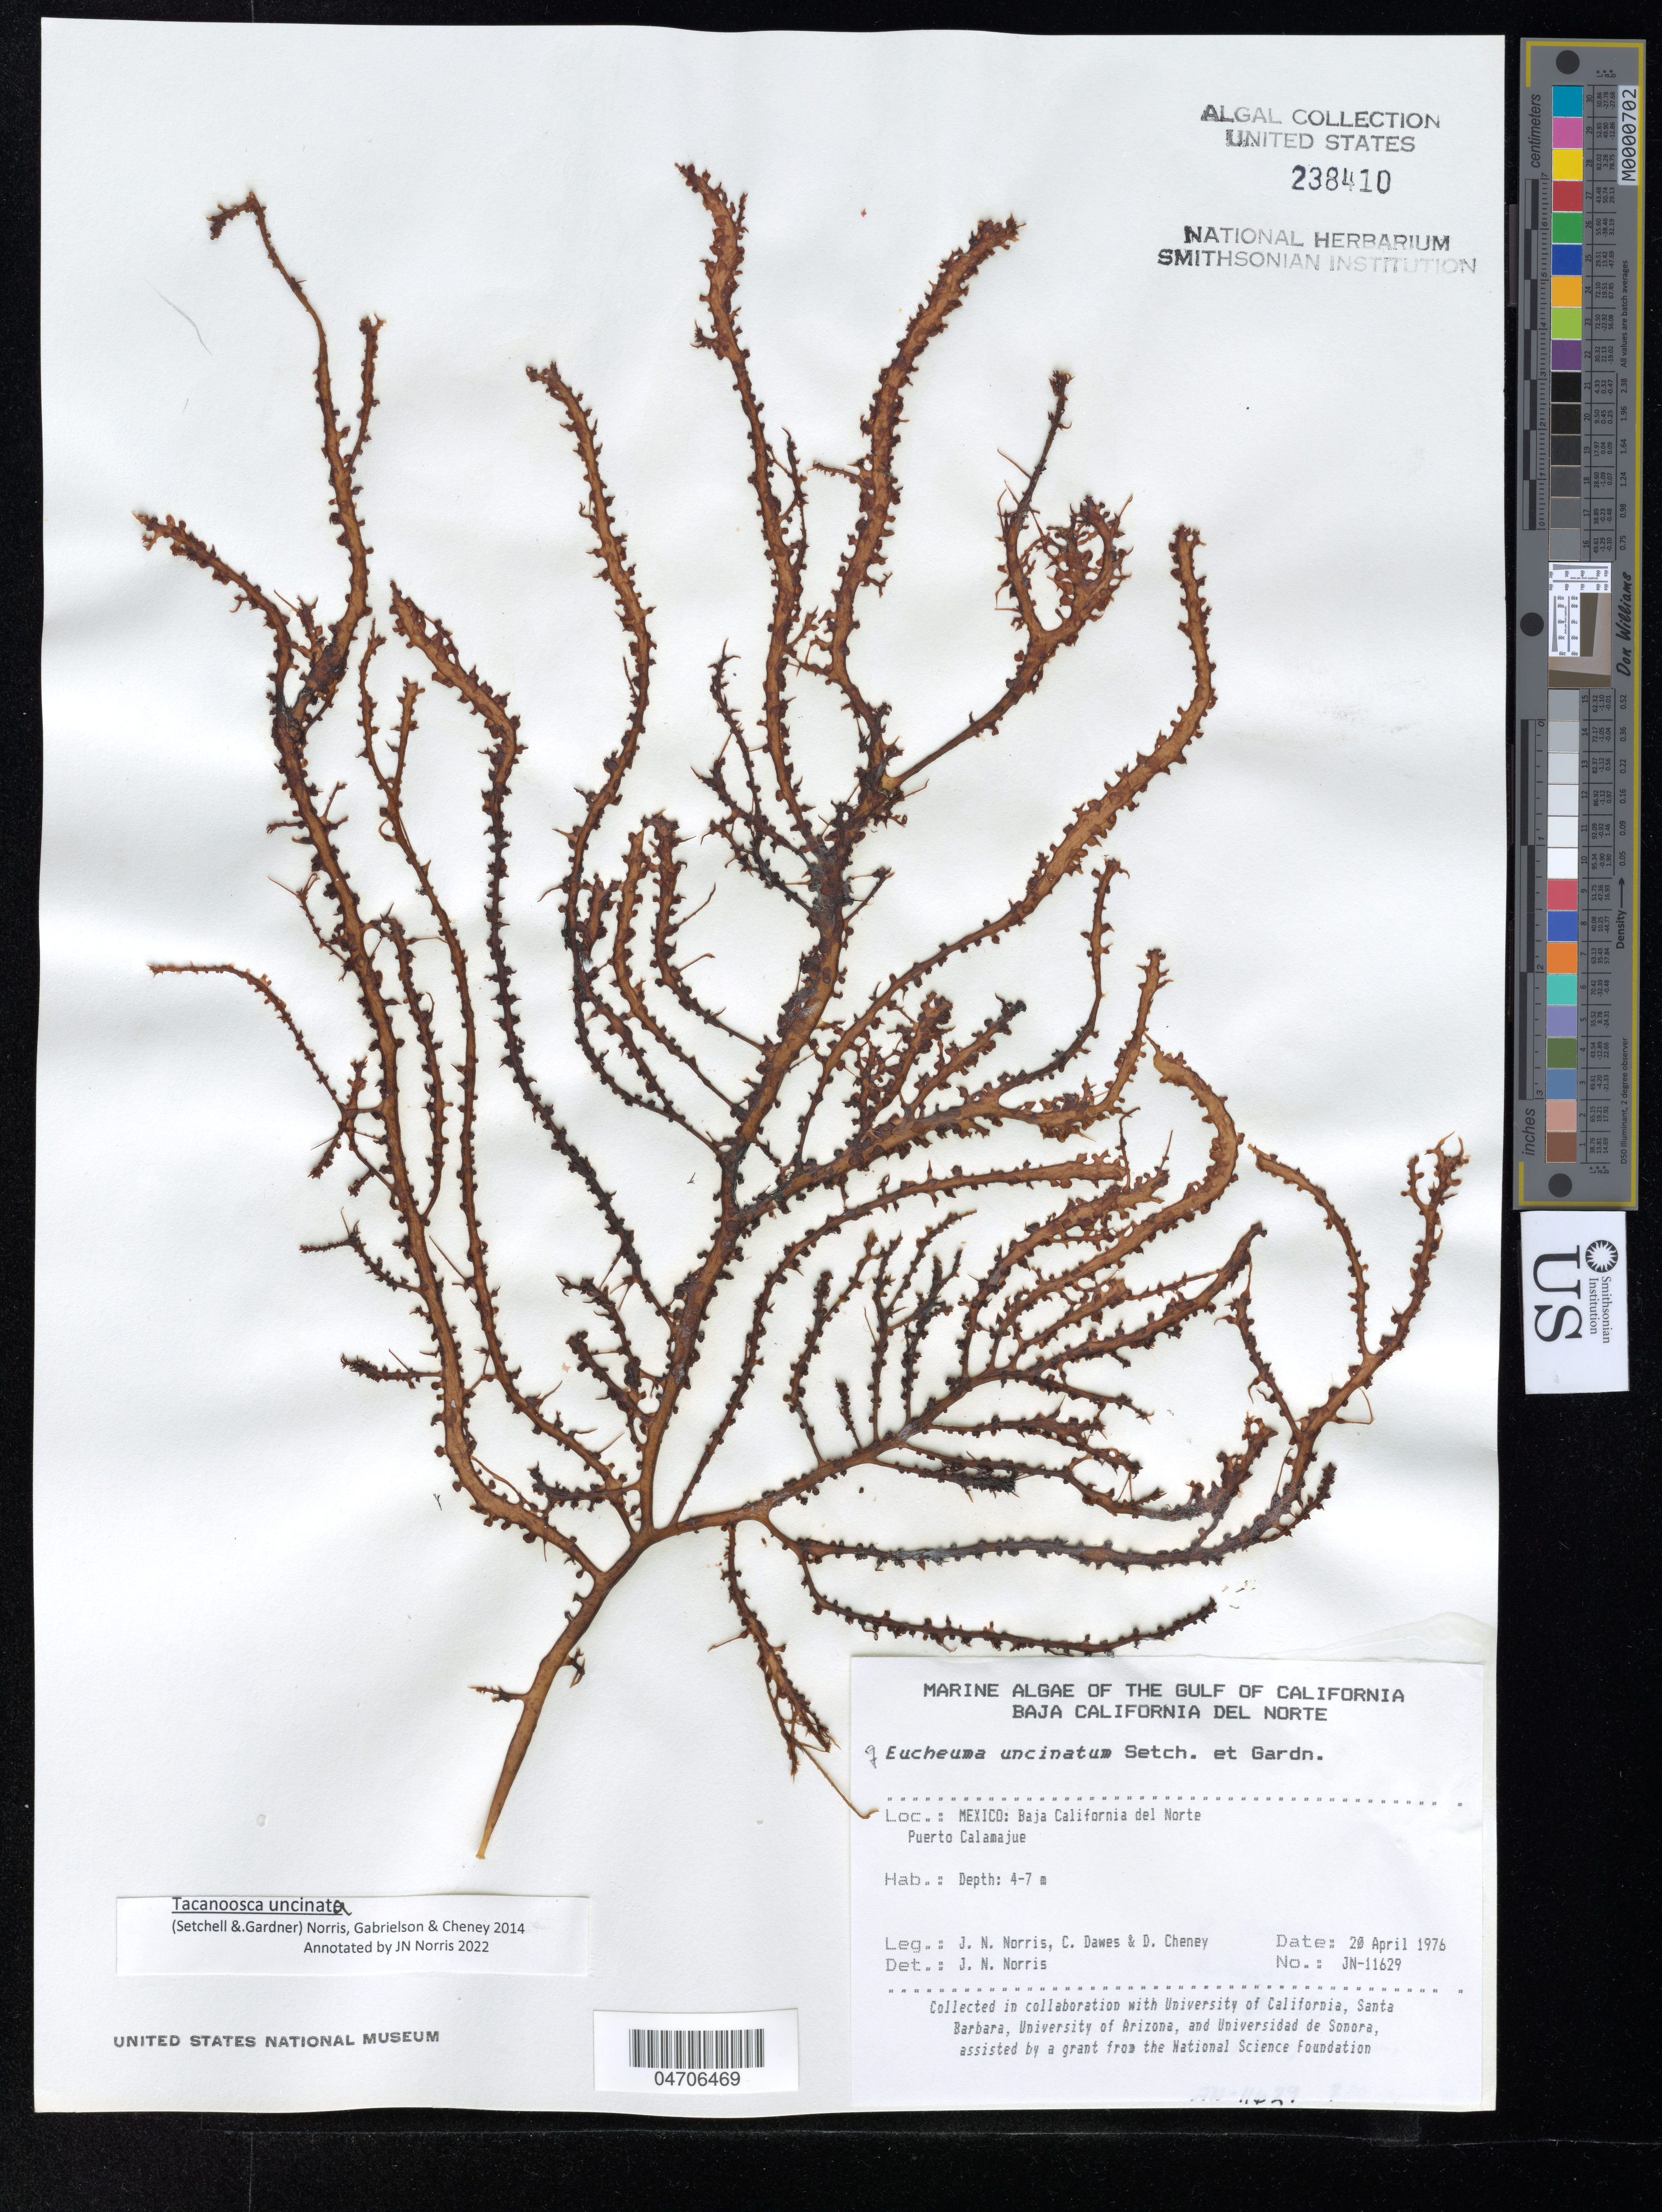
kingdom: Plantae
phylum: Rhodophyta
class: Florideophyceae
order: Gigartinales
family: Solieriaceae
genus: Tacanoosca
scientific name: Tacanoosca uncinata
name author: (Setchell & N.L. Gardner) J.N. Norris et al.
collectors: J. Norris, C. Dawes & D. Cheney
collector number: JN-11629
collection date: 1976-04-20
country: Mexico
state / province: Baja California Norte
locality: The Gulf of California. Puerto Calamajue.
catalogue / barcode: US 238410